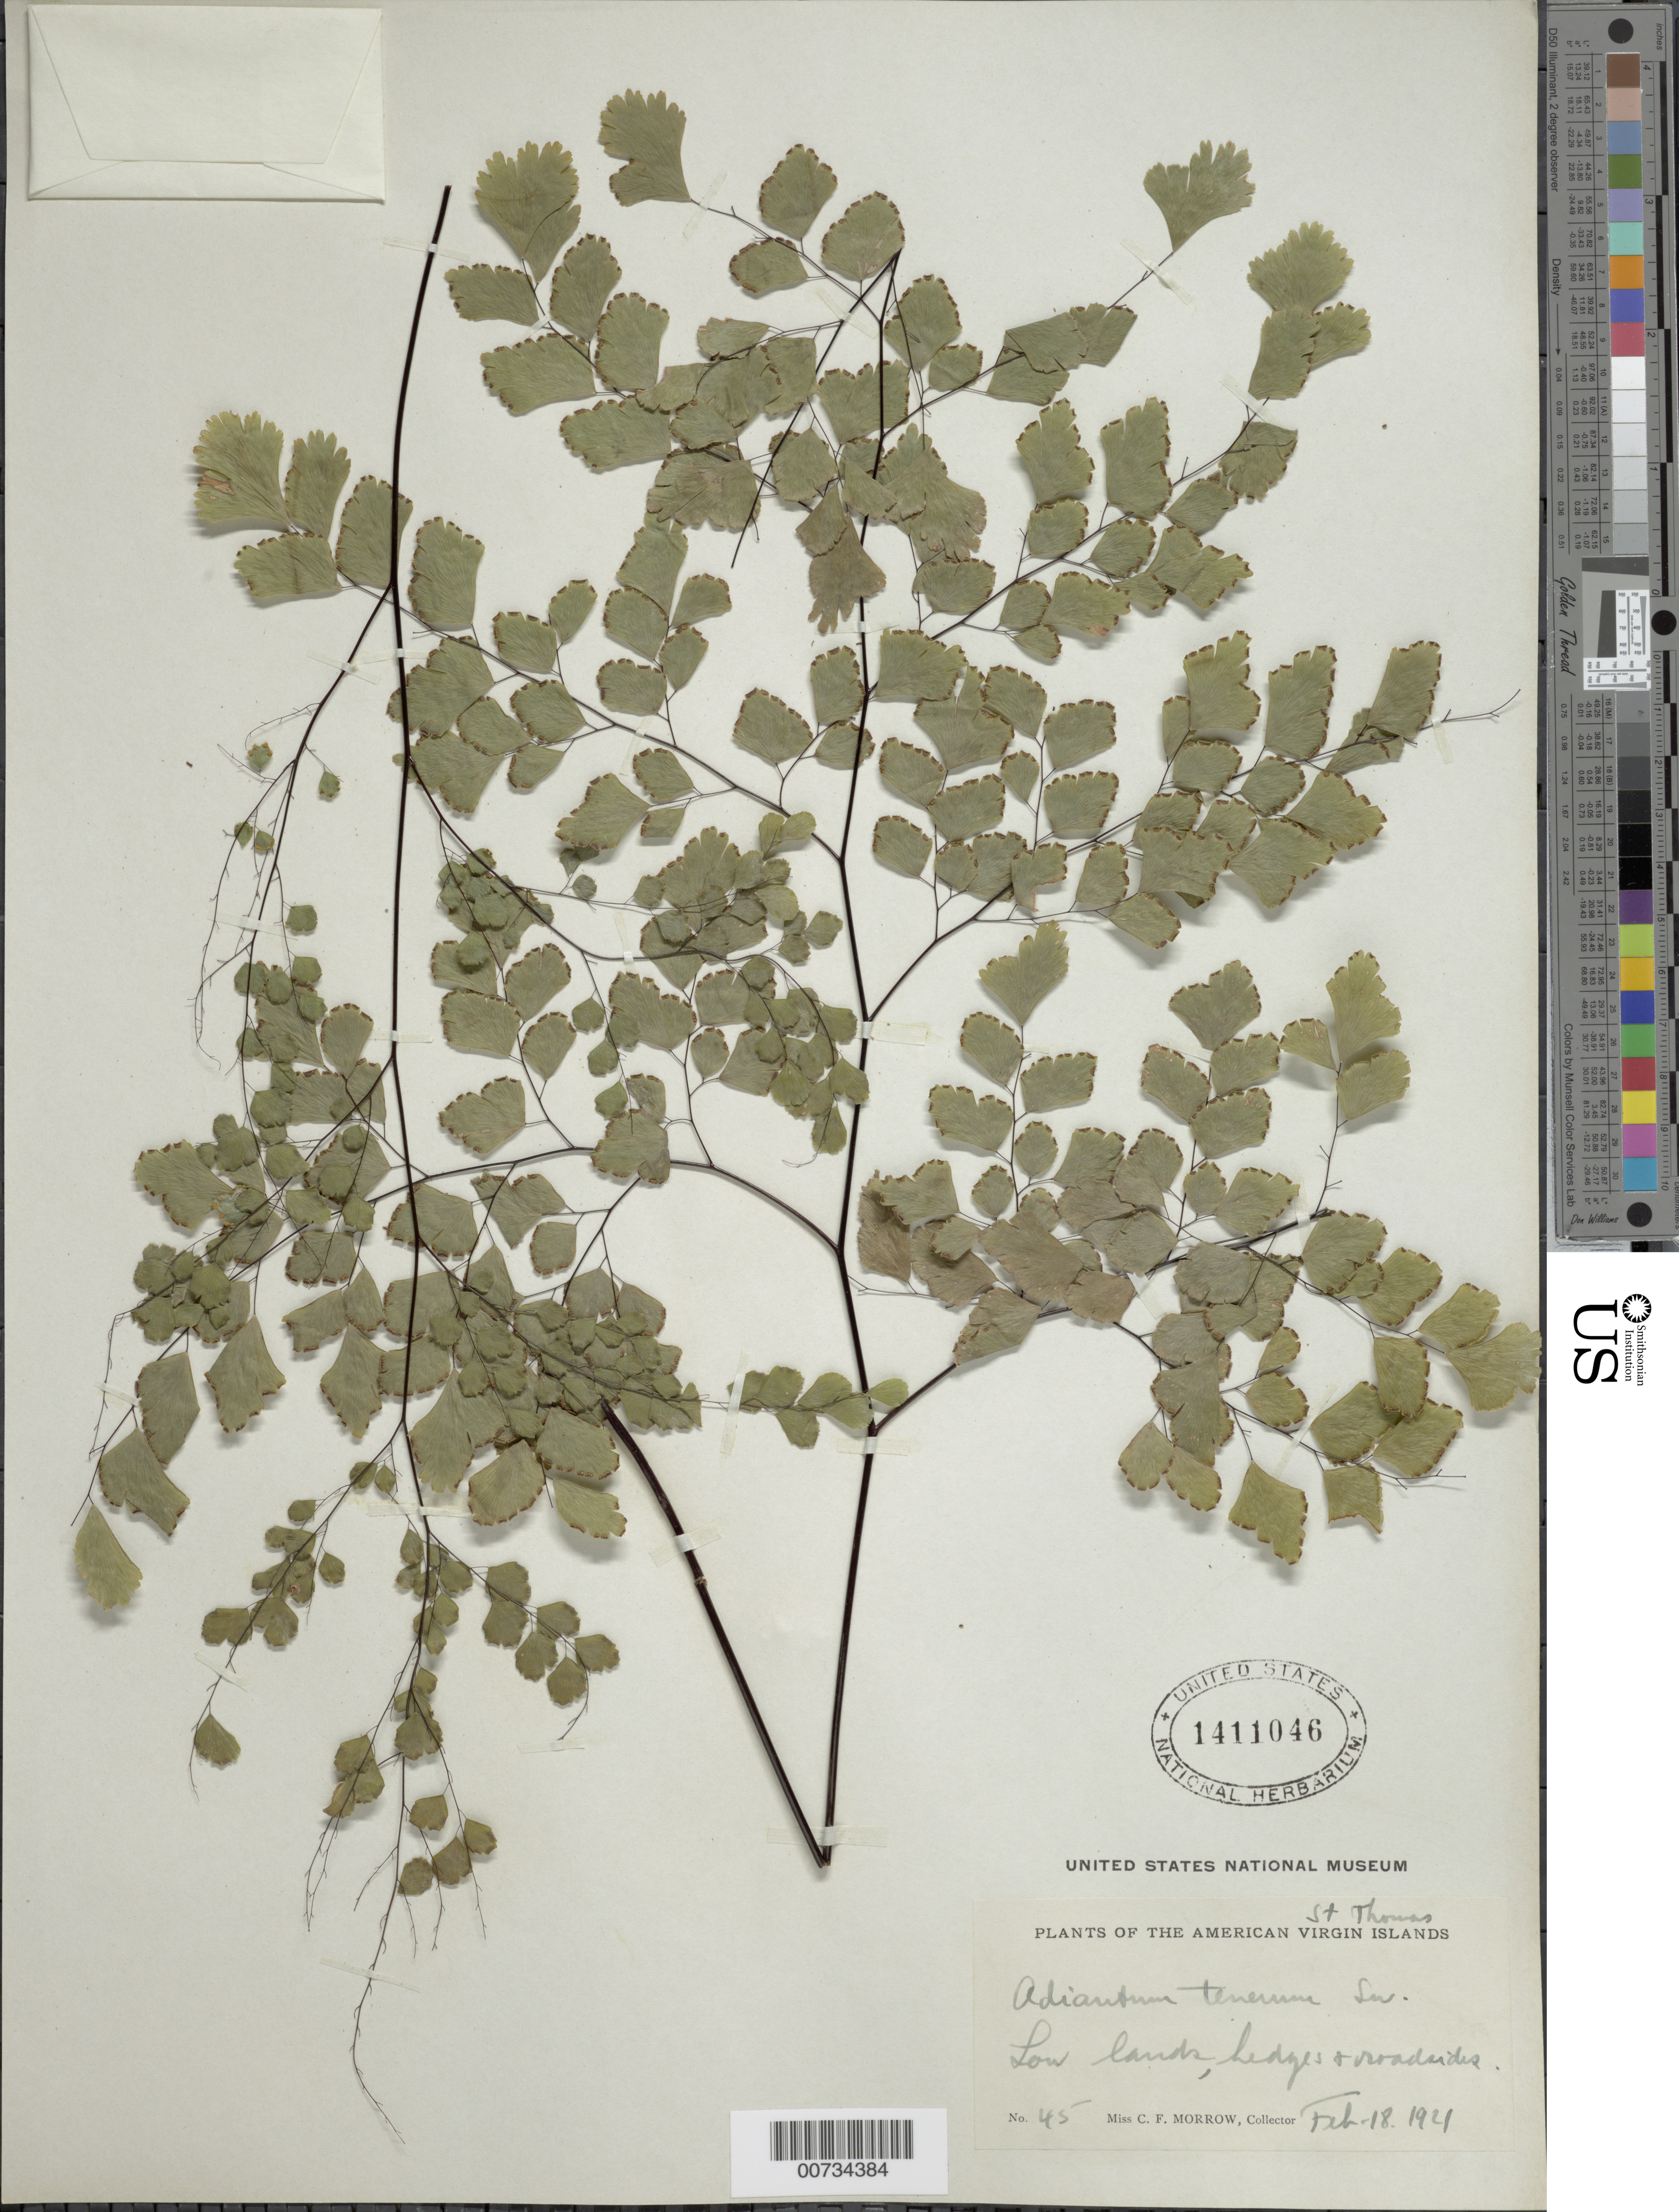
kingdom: Plantae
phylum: Tracheophyta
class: Polypodiopsida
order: Polypodiales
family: Pteridaceae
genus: Adiantum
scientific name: Adiantum tenerum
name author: Sw.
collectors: C. Morrow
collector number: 45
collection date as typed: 18 Feb 1921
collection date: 1921-02-18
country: U.S. Virgin Islands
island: St. Thomas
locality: St. Thomas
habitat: Low lands, hedges, & roadsides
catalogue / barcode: US 1411046